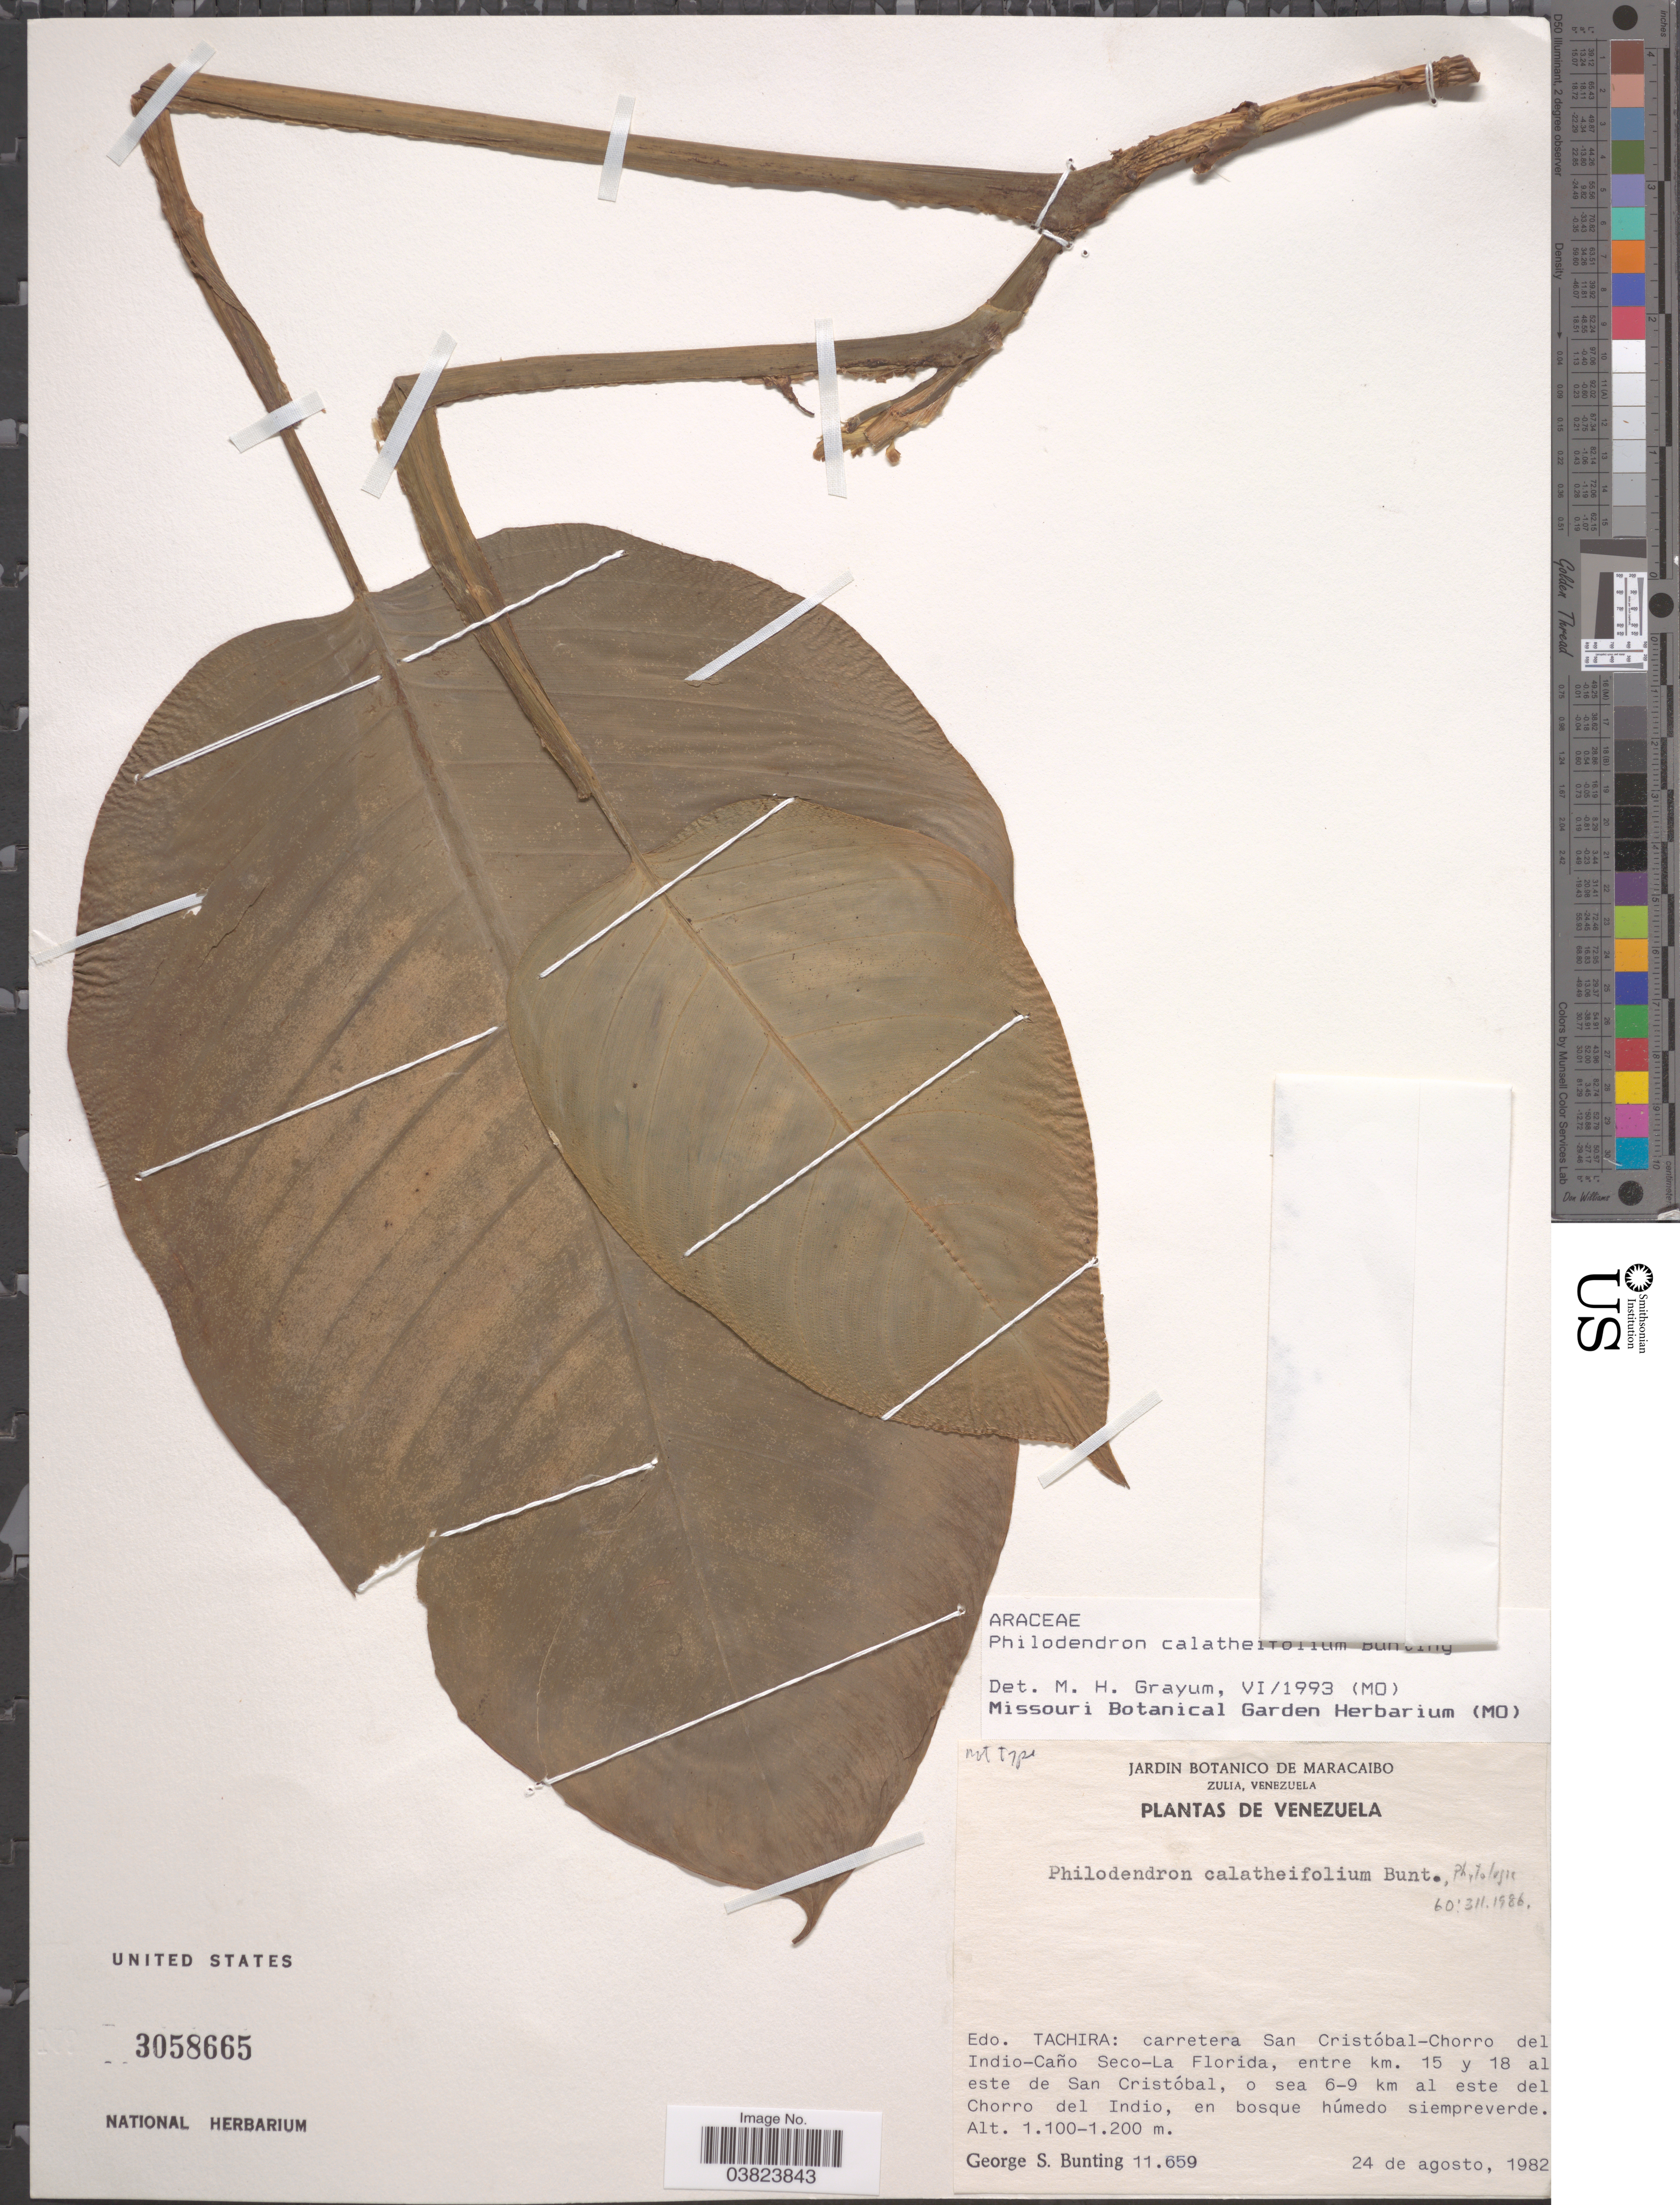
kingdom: Plantae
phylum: Tracheophyta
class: Liliopsida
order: Alismatales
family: Araceae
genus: Philodendron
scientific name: Philodendron calatheifolium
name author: G.S. Bunting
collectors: G. S. Bunting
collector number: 11659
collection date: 1982-08-24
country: Venezuela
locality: Edo. Tachira: carretera San Cristóbal-Chorro del Indio-Caño Seco-La Florida, entre km. 15 y 18 al este de San Cristóbal, o sea 6-9 km al este del Chorro del Indio, en bosque húmedo siempreverde.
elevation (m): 1100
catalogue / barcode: US 3058665